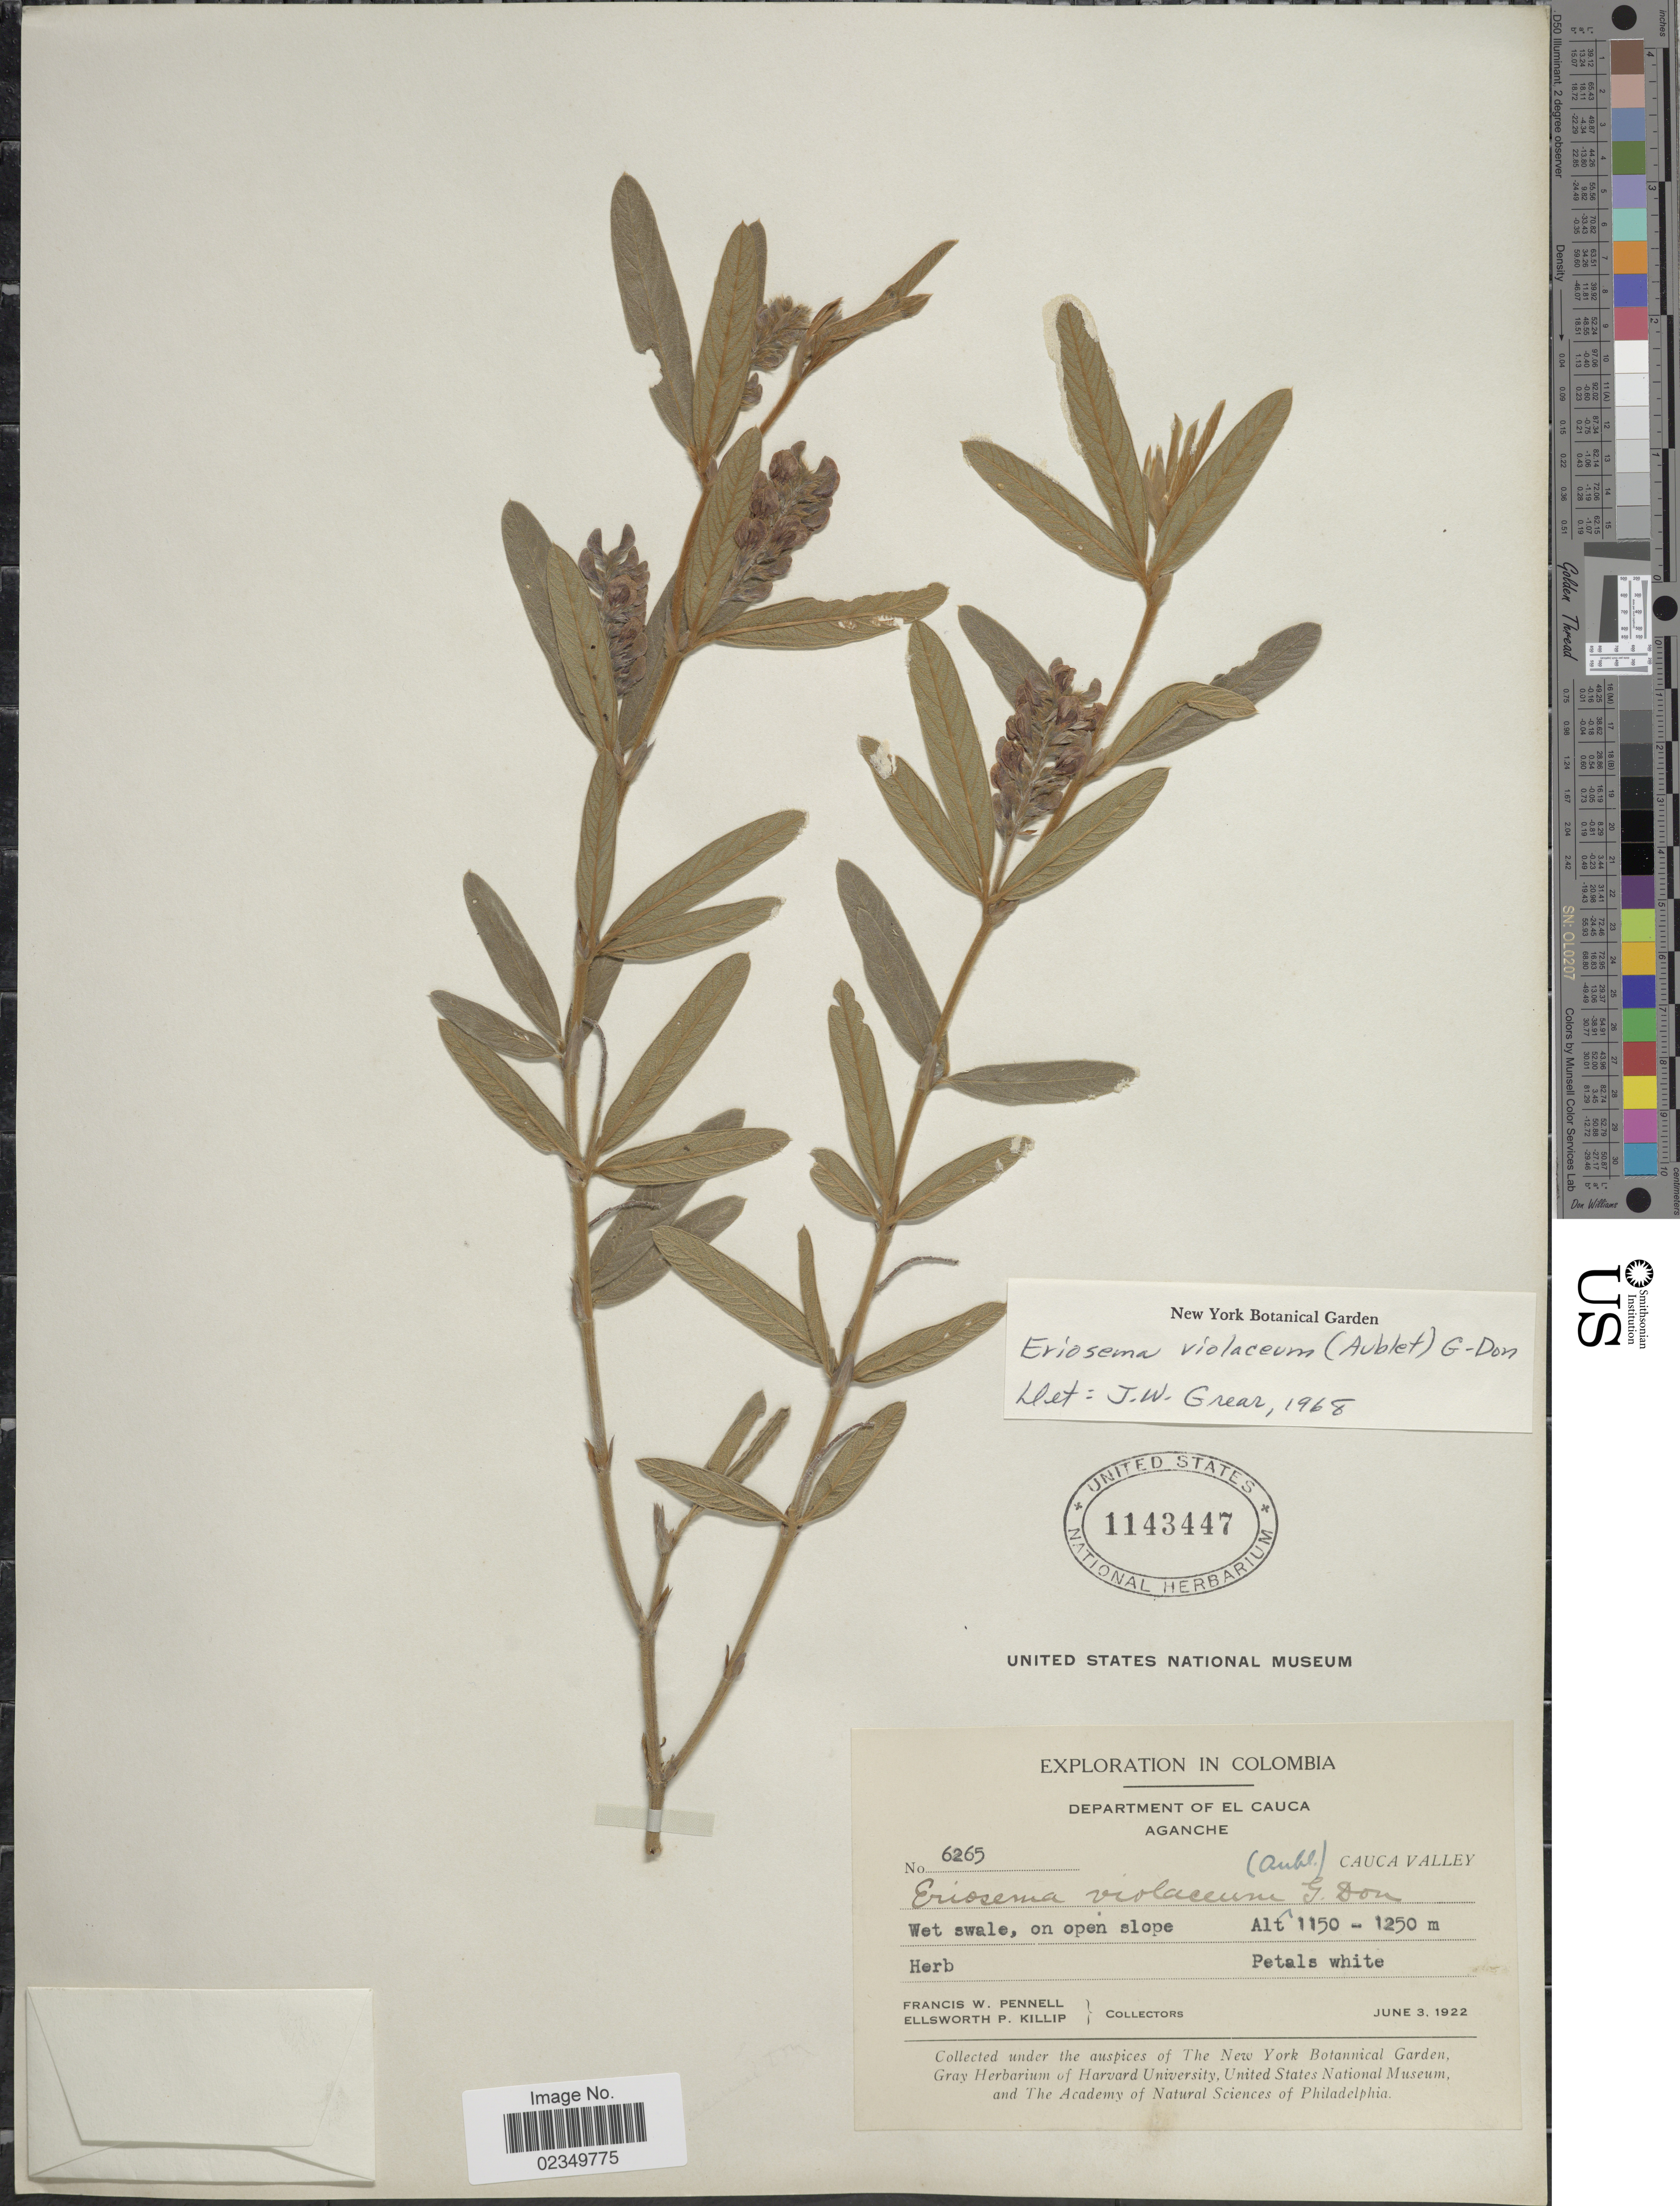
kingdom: Plantae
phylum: Tracheophyta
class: Magnoliopsida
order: Fabales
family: Fabaceae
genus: Eriosema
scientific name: Eriosema violaceum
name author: (Aubl.) G. Don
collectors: F. W. Pennell & E. P. Killip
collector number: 6265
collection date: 1922-06-03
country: Colombia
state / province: Cauca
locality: Department of El Cauca, Aganche, Cauca Valley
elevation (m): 1150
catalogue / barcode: US 1143447